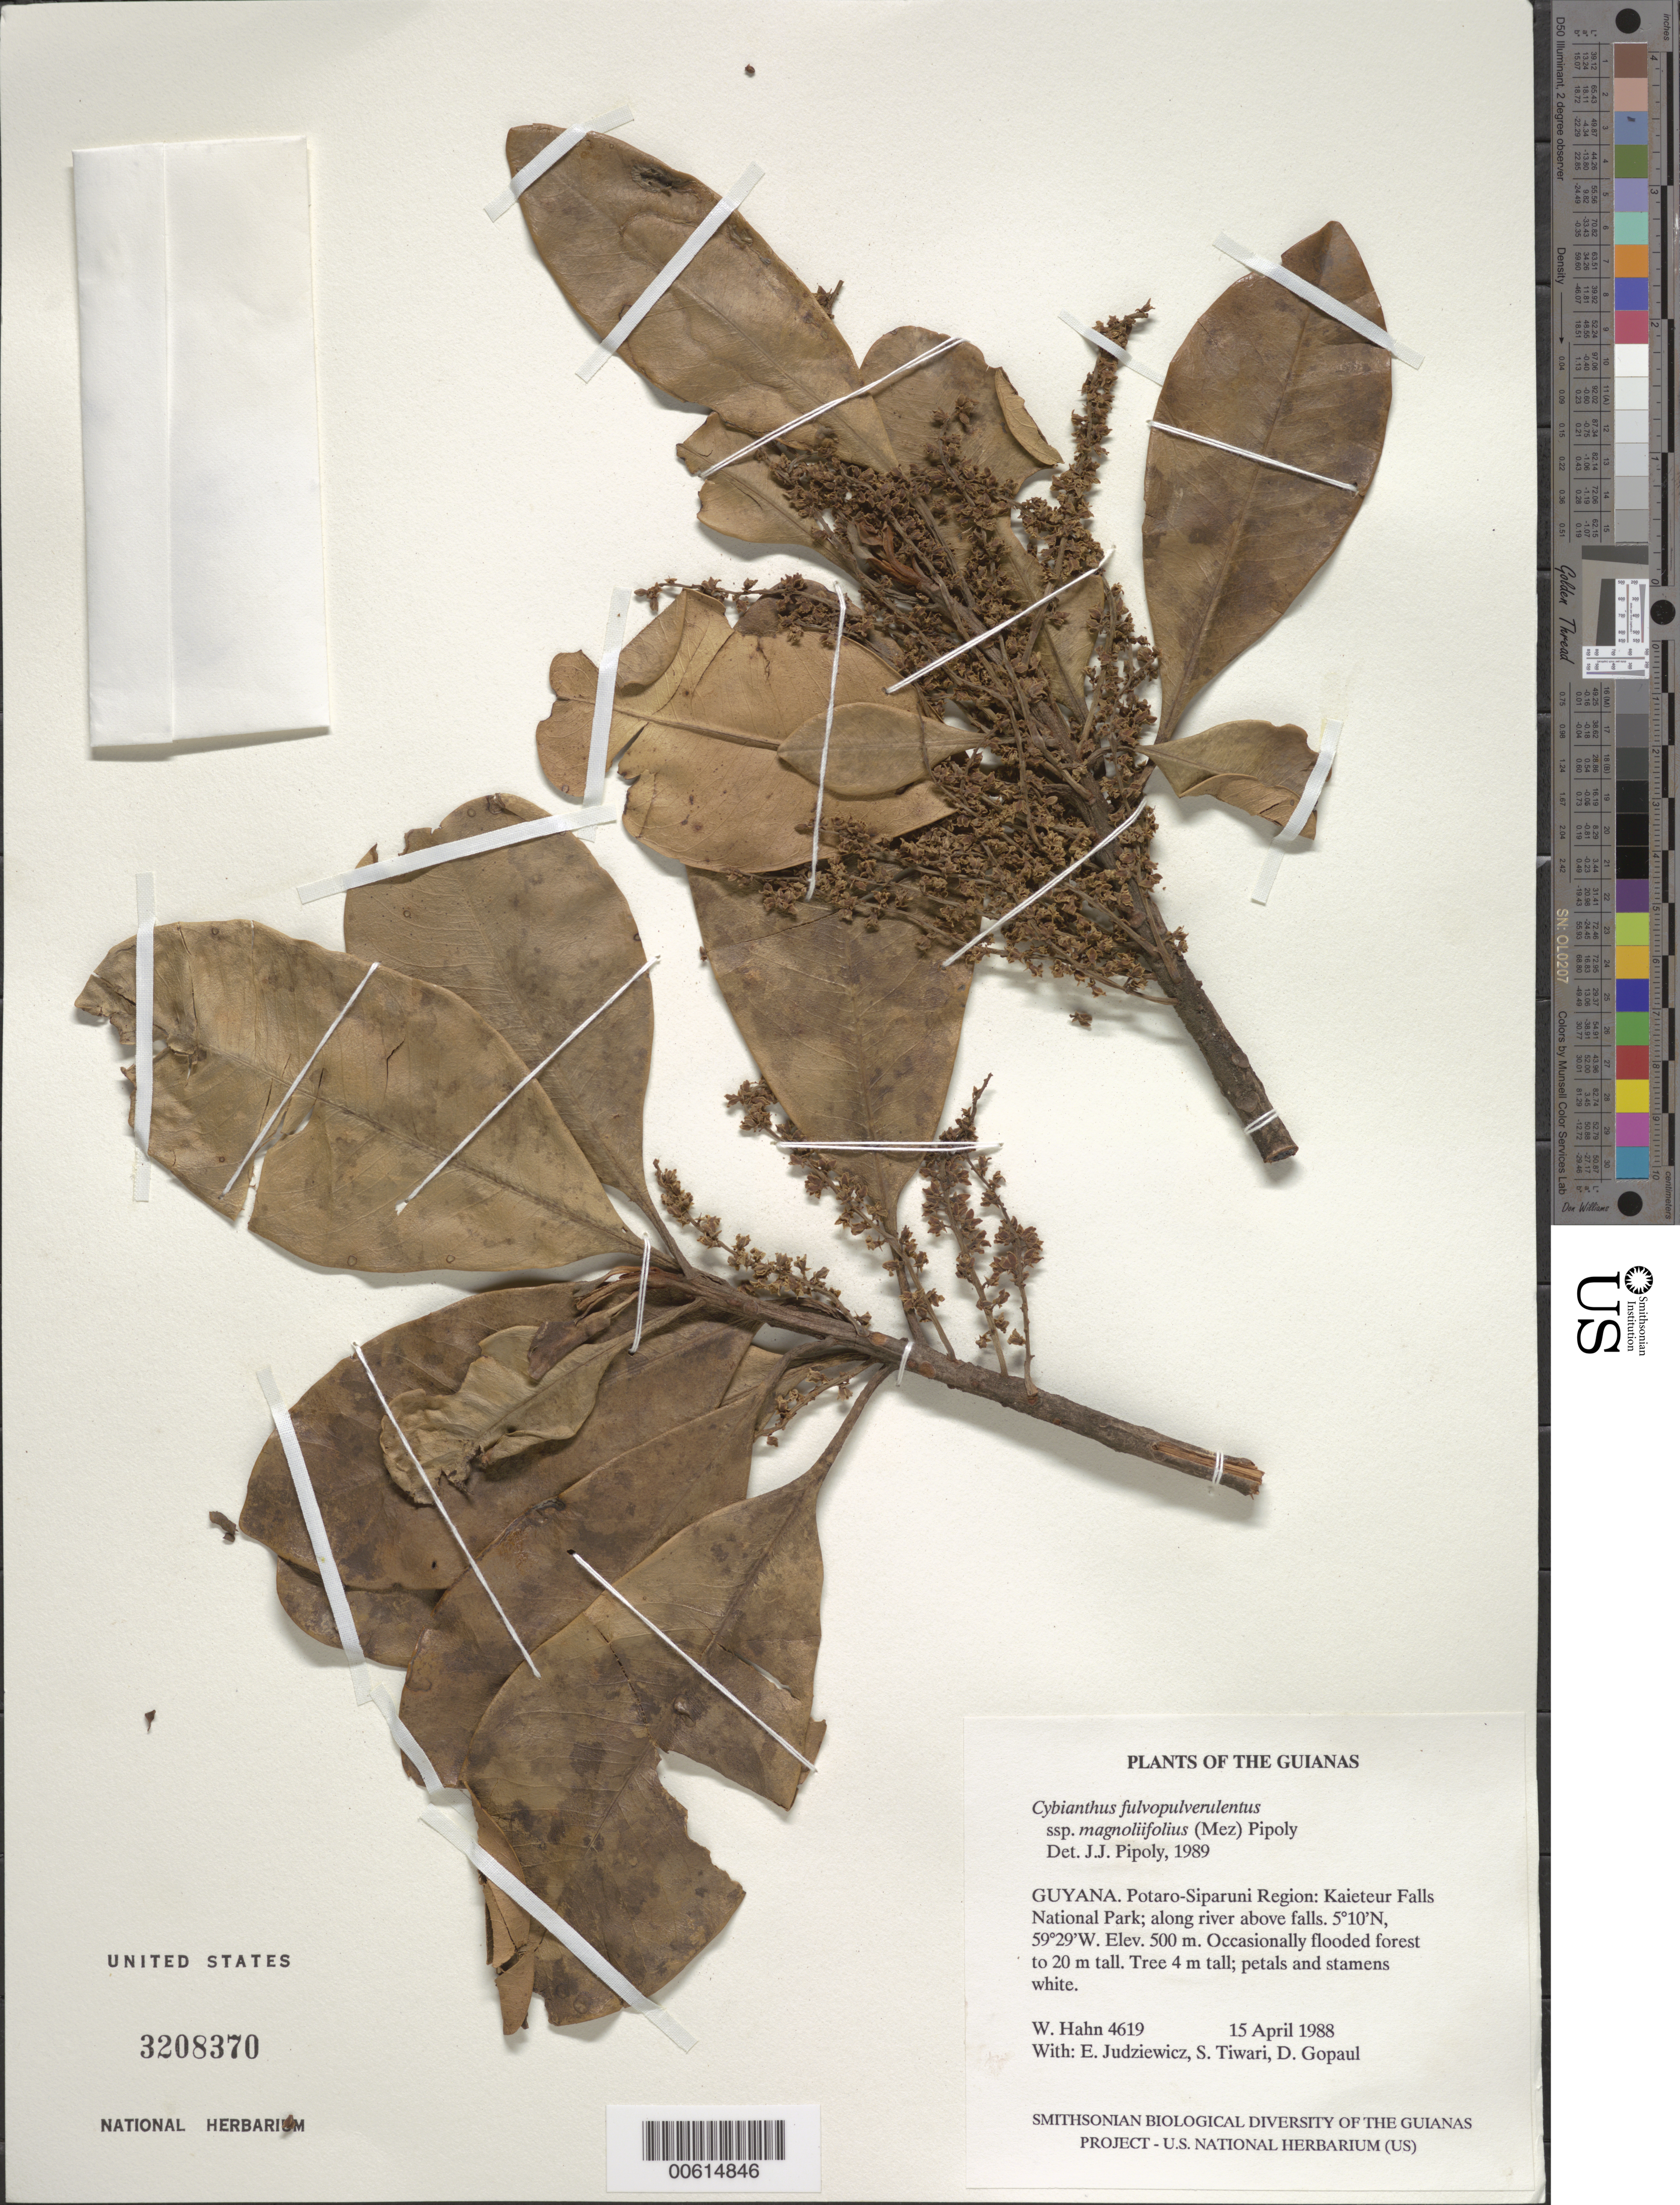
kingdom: Plantae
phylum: Tracheophyta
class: Magnoliopsida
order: Ericales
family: Primulaceae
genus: Cybianthus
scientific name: Cybianthus fulvopulverulentus subsp. magnoliifolius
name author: (Mez) Pipoly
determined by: Pipoly, J. J., III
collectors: W. Hahn, E. J. Judziewicz, S. Tiwari & D. Gopaul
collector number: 4619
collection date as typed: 15 April 1988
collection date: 1988-04-15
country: Guyana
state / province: Potaro-Siparuni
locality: Kaieteur Falls National Park; along river above falls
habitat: Occasionally flooded forest to 20 m tall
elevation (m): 500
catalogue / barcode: US 3208370